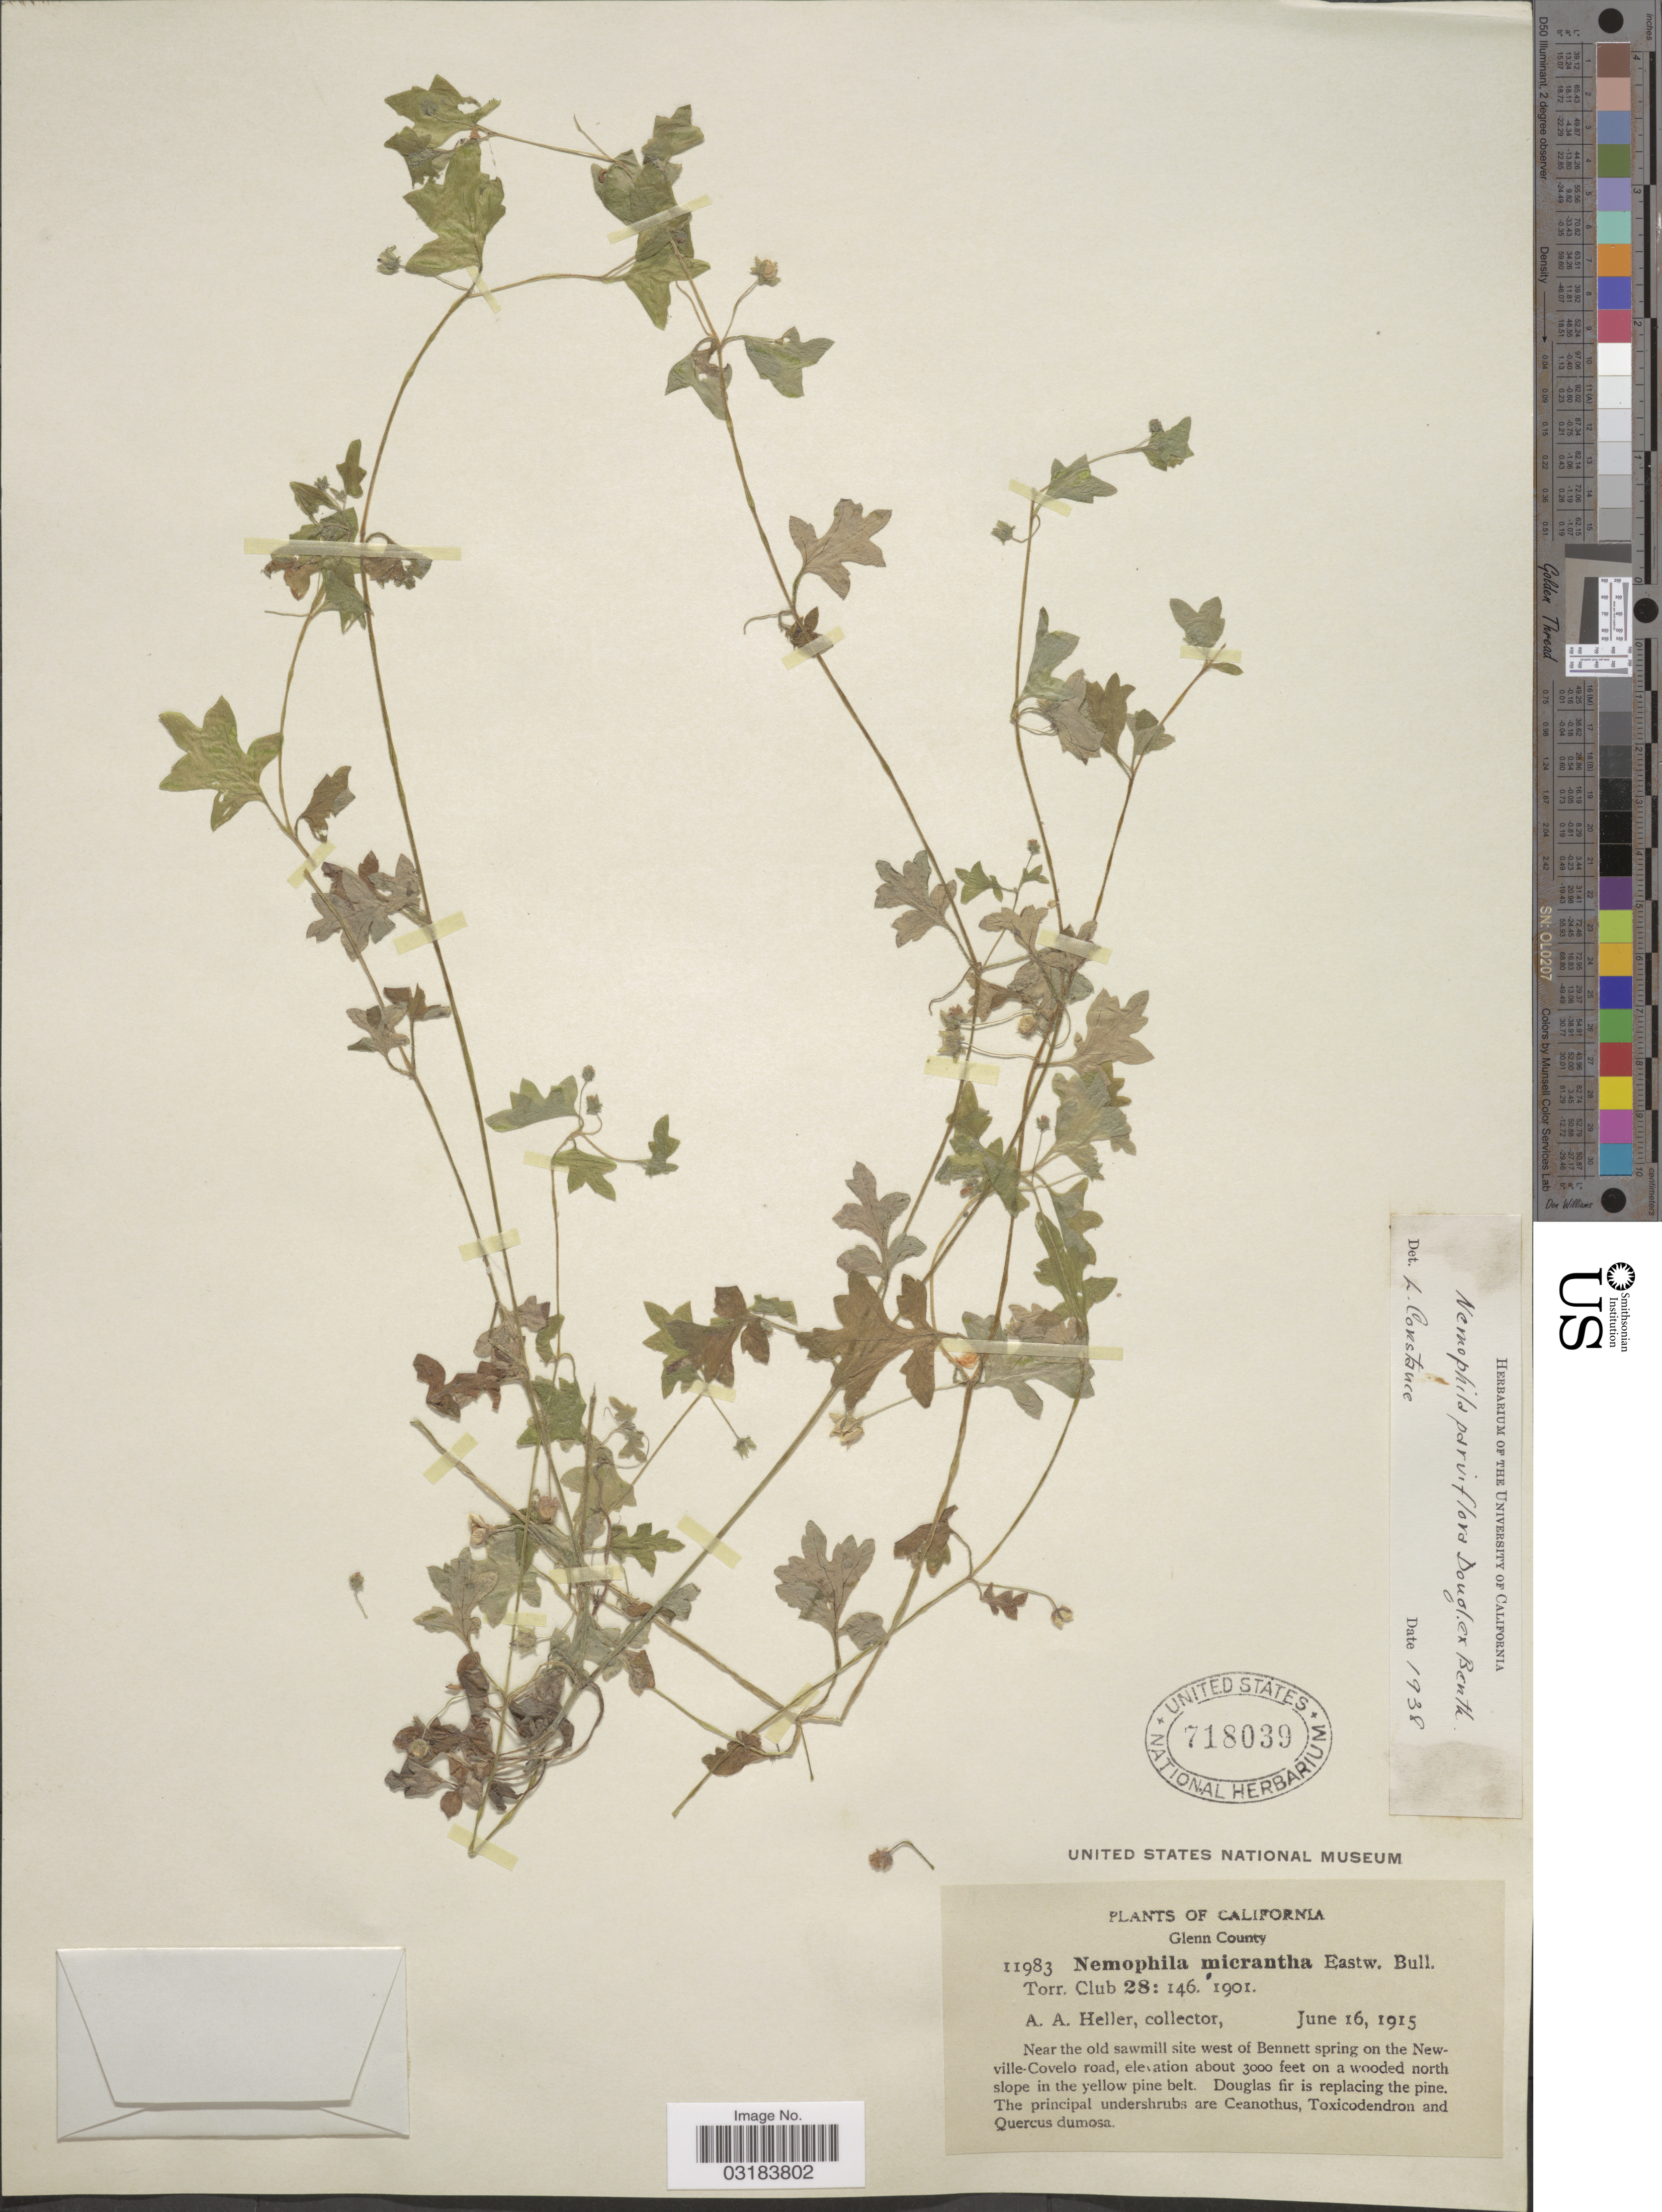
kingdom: Plantae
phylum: Tracheophyta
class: Magnoliopsida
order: Boraginales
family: Hydrophyllaceae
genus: Nemophila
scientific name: Nemophila parviflora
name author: Douglas ex Benth.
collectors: A. A. Heller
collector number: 11983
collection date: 1915-06-16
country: United States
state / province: California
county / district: Glenn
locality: Glenn County. Near the old sawmill site west of Bennett spring on the Newville-Covelo road.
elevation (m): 914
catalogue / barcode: US 718039